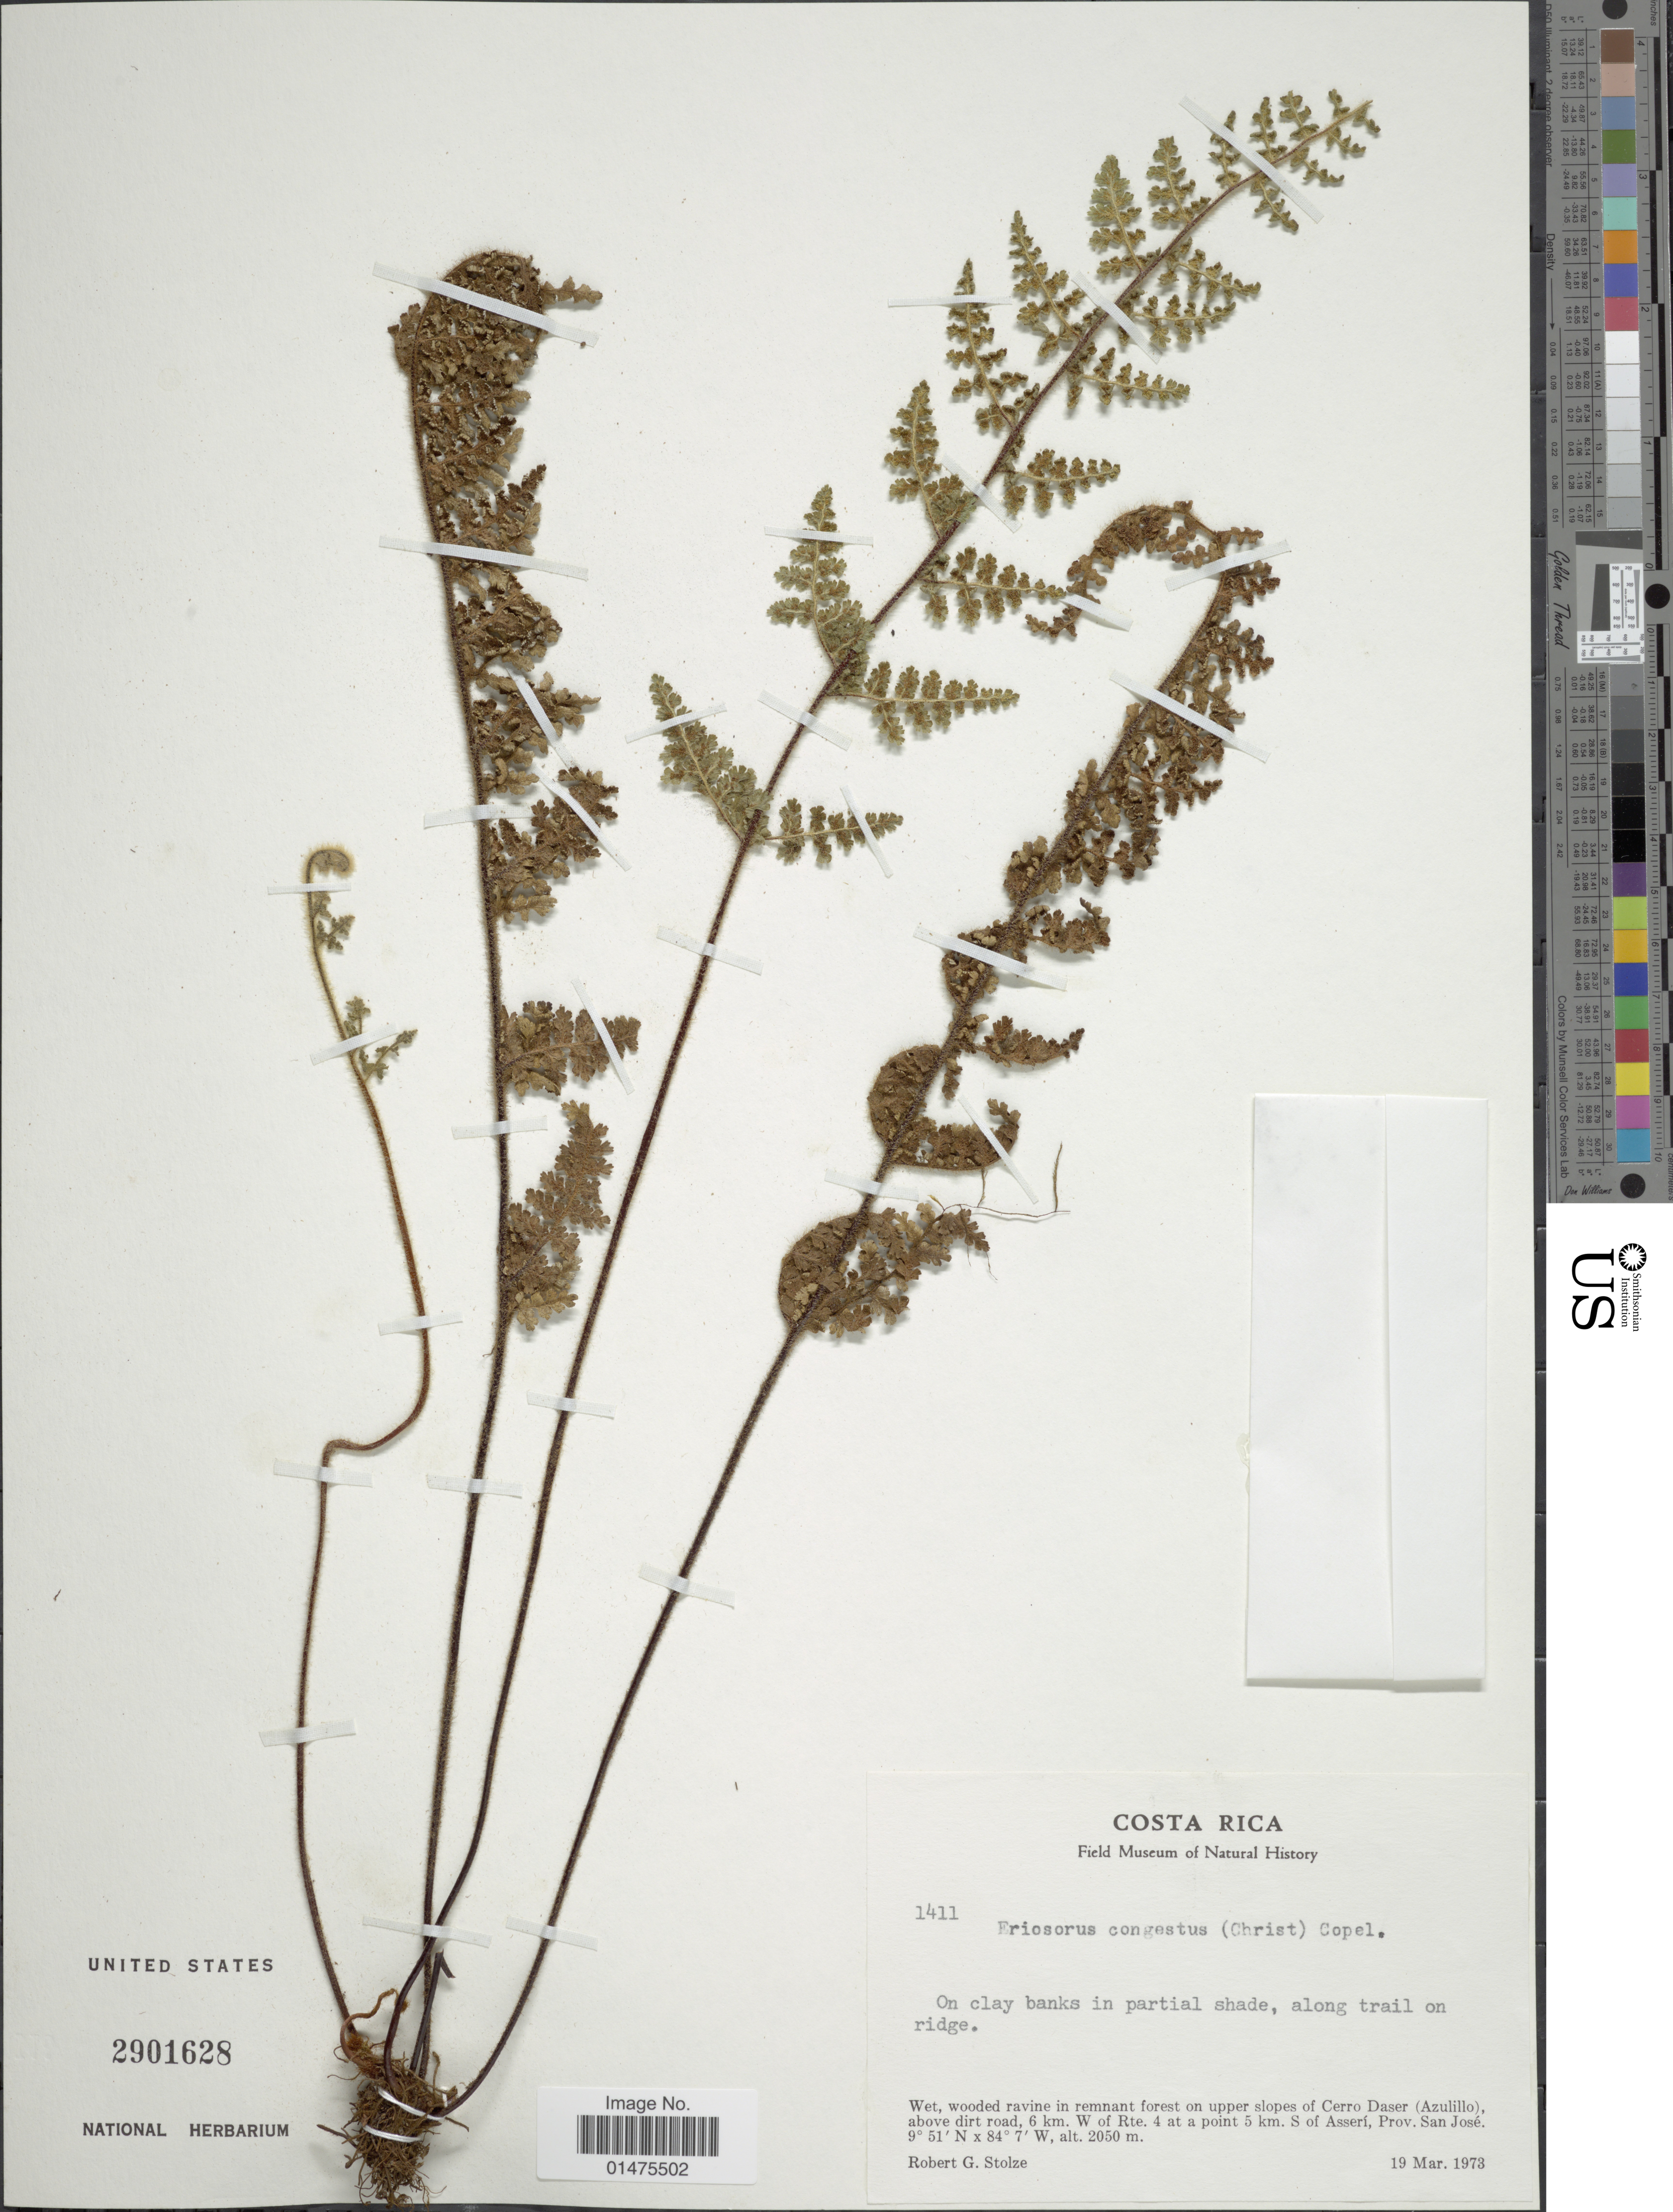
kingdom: Plantae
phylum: Tracheophyta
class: Polypodiopsida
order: Polypodiales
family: Pteridaceae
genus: Jamesonia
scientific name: Jamesonia congesta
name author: (Christ) Christenh.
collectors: R. G. Stolze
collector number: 1411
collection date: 1973-03-19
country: Costa Rica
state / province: San José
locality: Wet, wooded ravine in remnant forest on upper slopes of Cerro Daser (Azulillo) above dirt road, 6 km W of Rte 4 at a point 5 km S. of Aserrí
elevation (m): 2050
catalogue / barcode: US 2901628